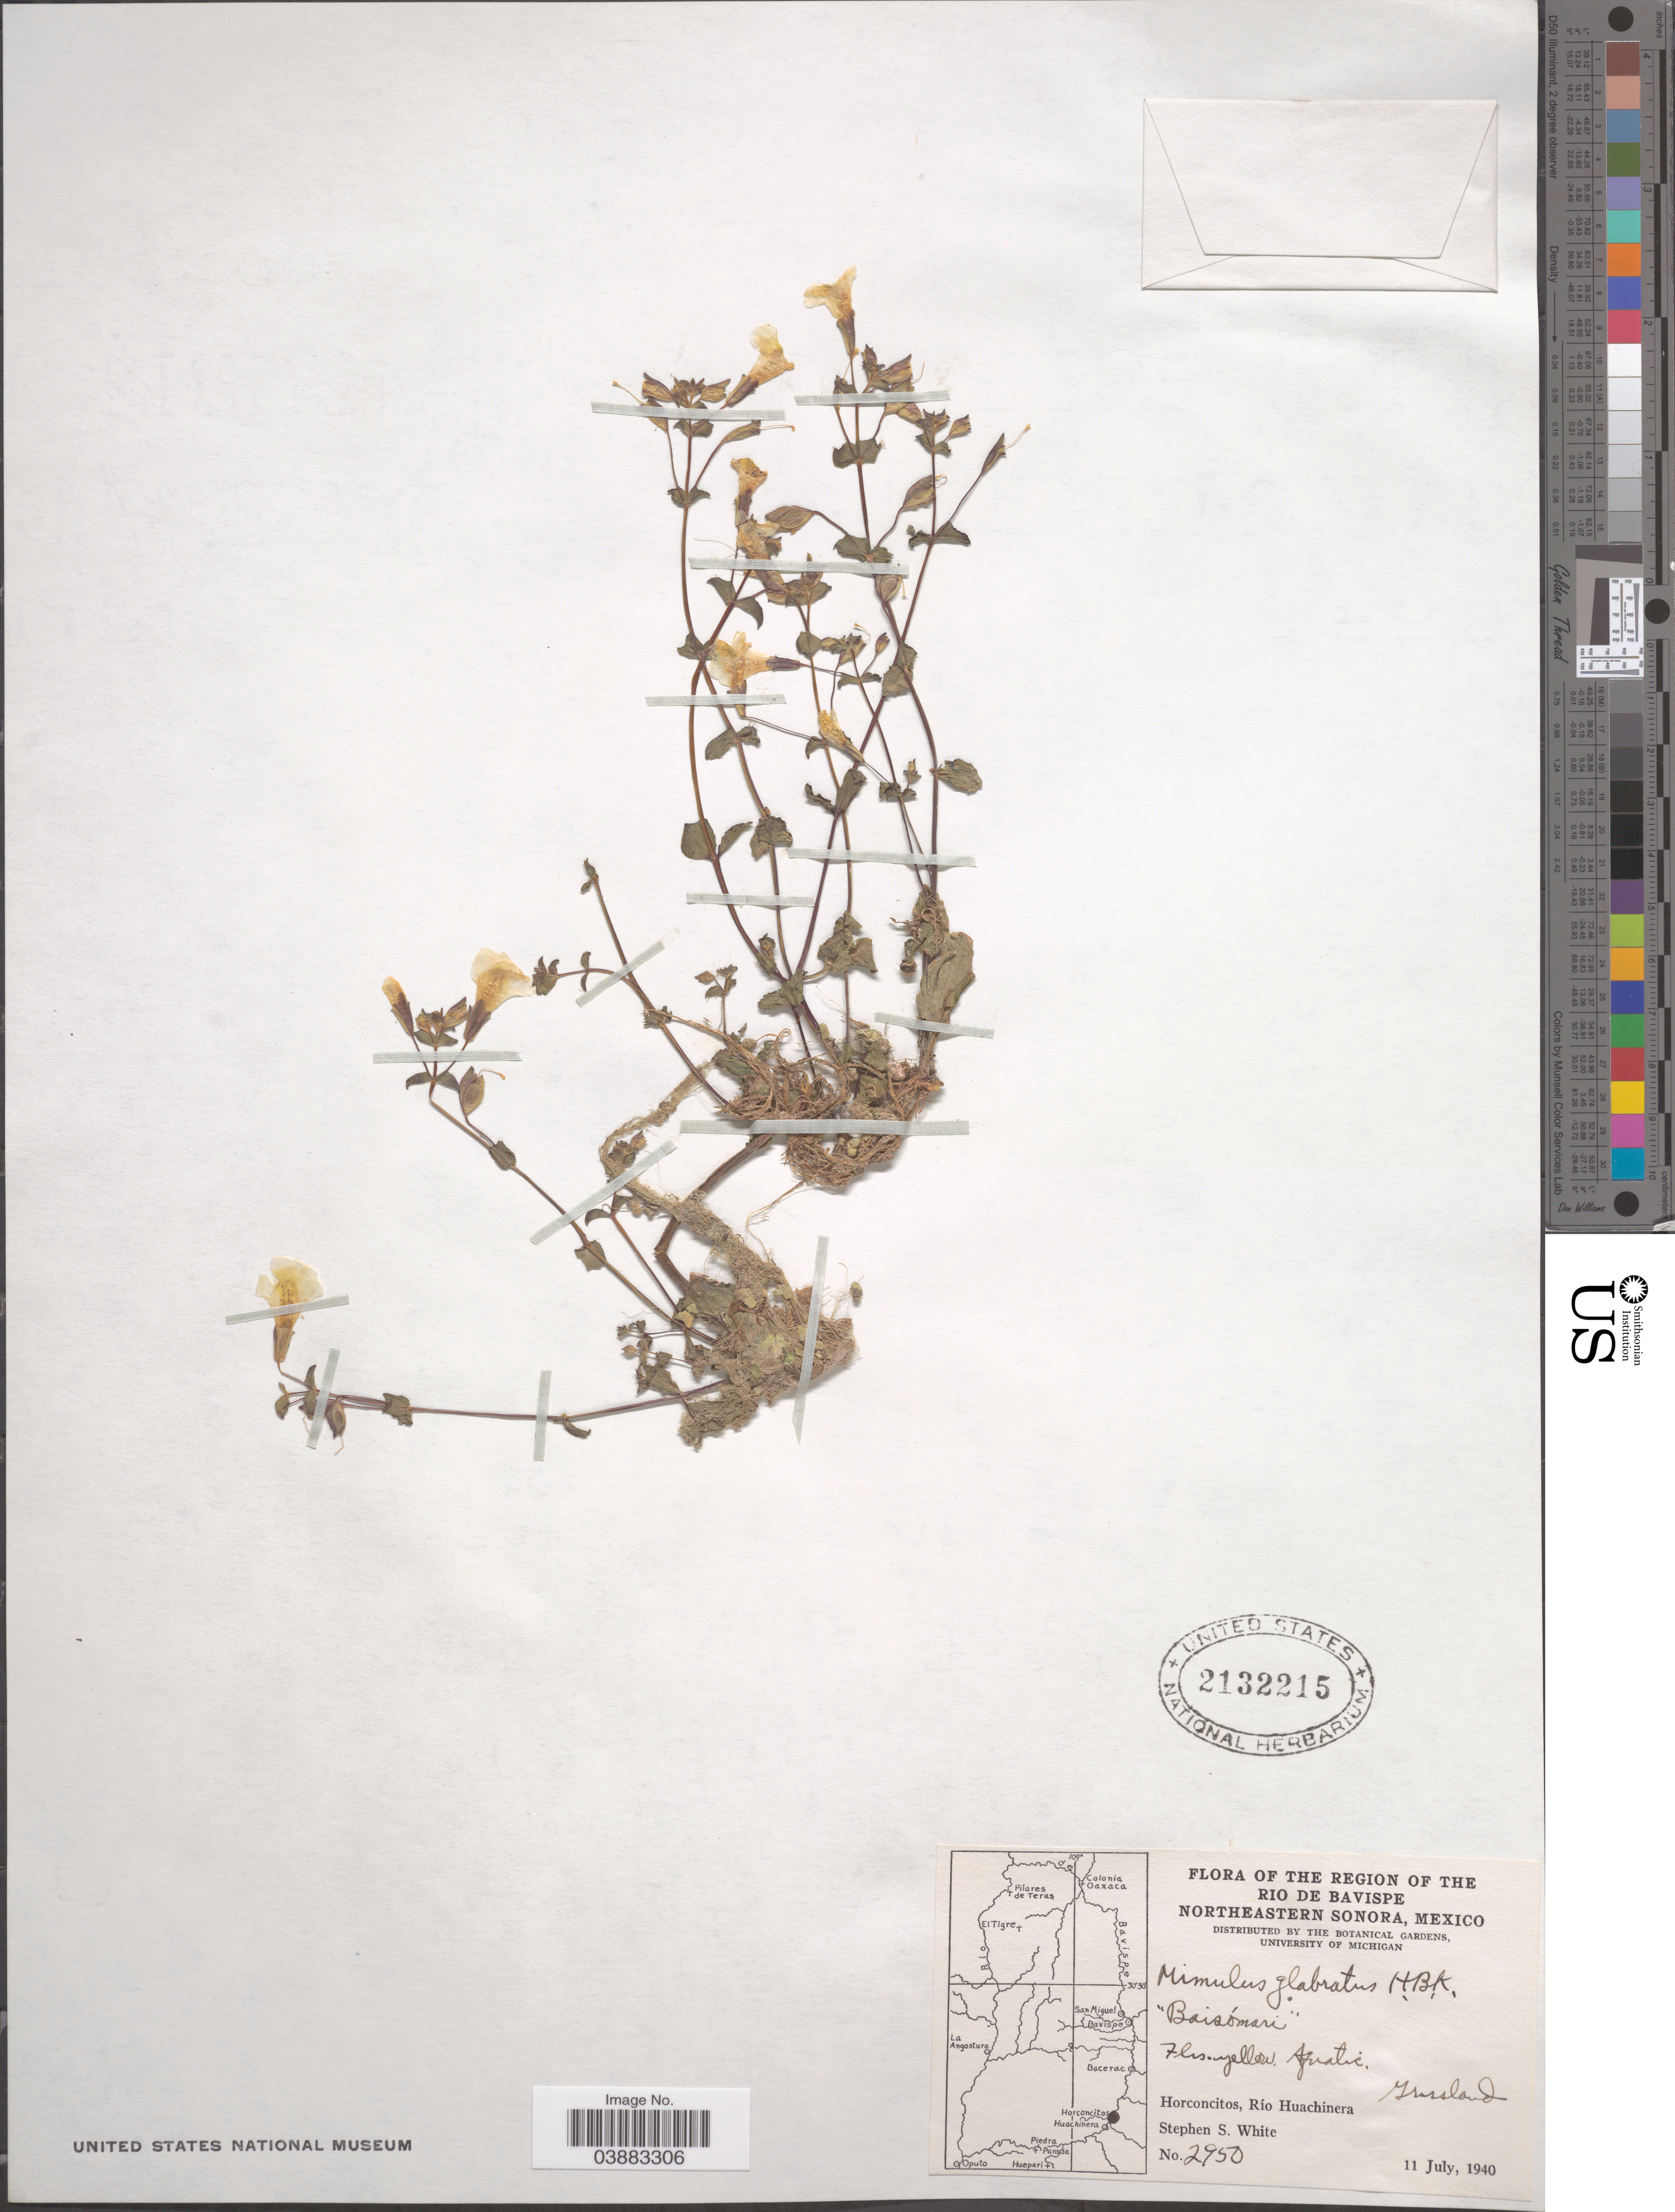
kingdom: Plantae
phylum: Tracheophyta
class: Magnoliopsida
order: Lamiales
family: Phrymaceae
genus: Mimulus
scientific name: Mimulus glabratus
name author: Kunth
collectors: S. S. White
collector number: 2950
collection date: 1940-07-11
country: Mexico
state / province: Sonora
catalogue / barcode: US 2132215